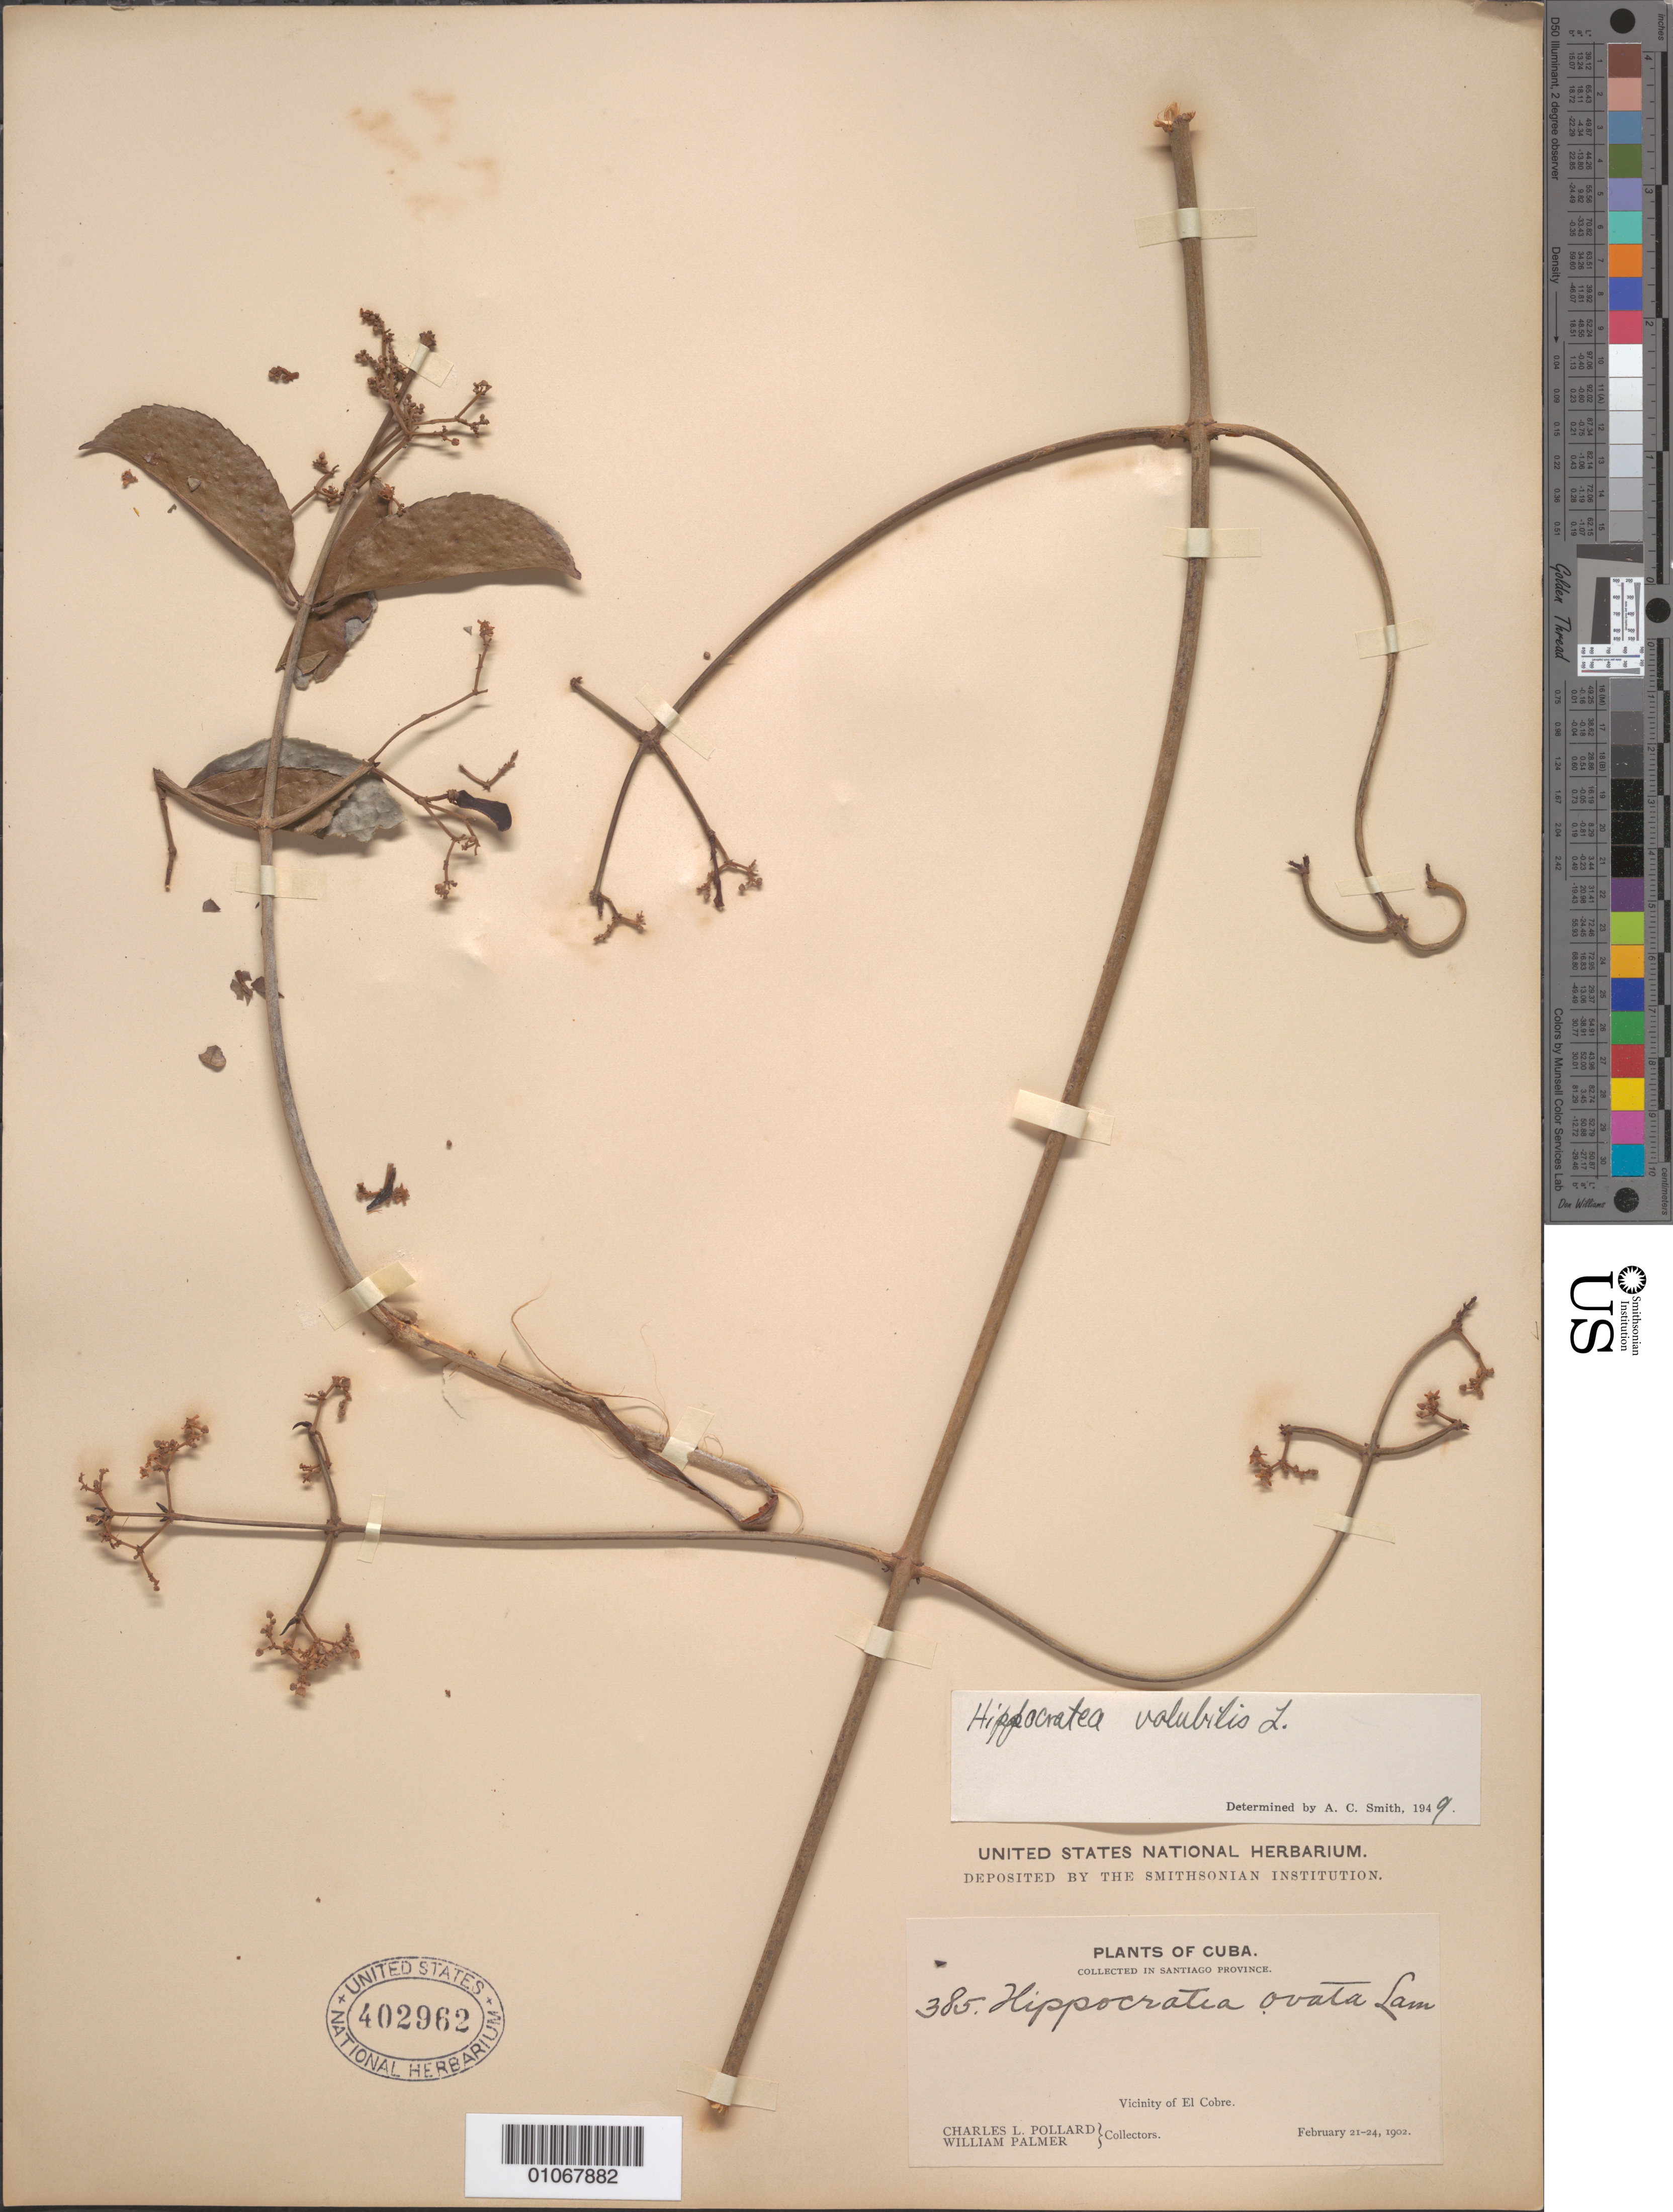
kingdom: Plantae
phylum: Tracheophyta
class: Magnoliopsida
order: Celastrales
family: Celastraceae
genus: Hippocratea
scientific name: Hippocratea volubilis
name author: L.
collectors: C. L. Pollard & W. Palmer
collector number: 385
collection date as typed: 21 Feb 1902 to 24 Feb 1902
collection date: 1902-02-21/1902-02-24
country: Cuba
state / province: Santiago de Cuba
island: Cuba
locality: El Cobre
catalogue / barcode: US 402962